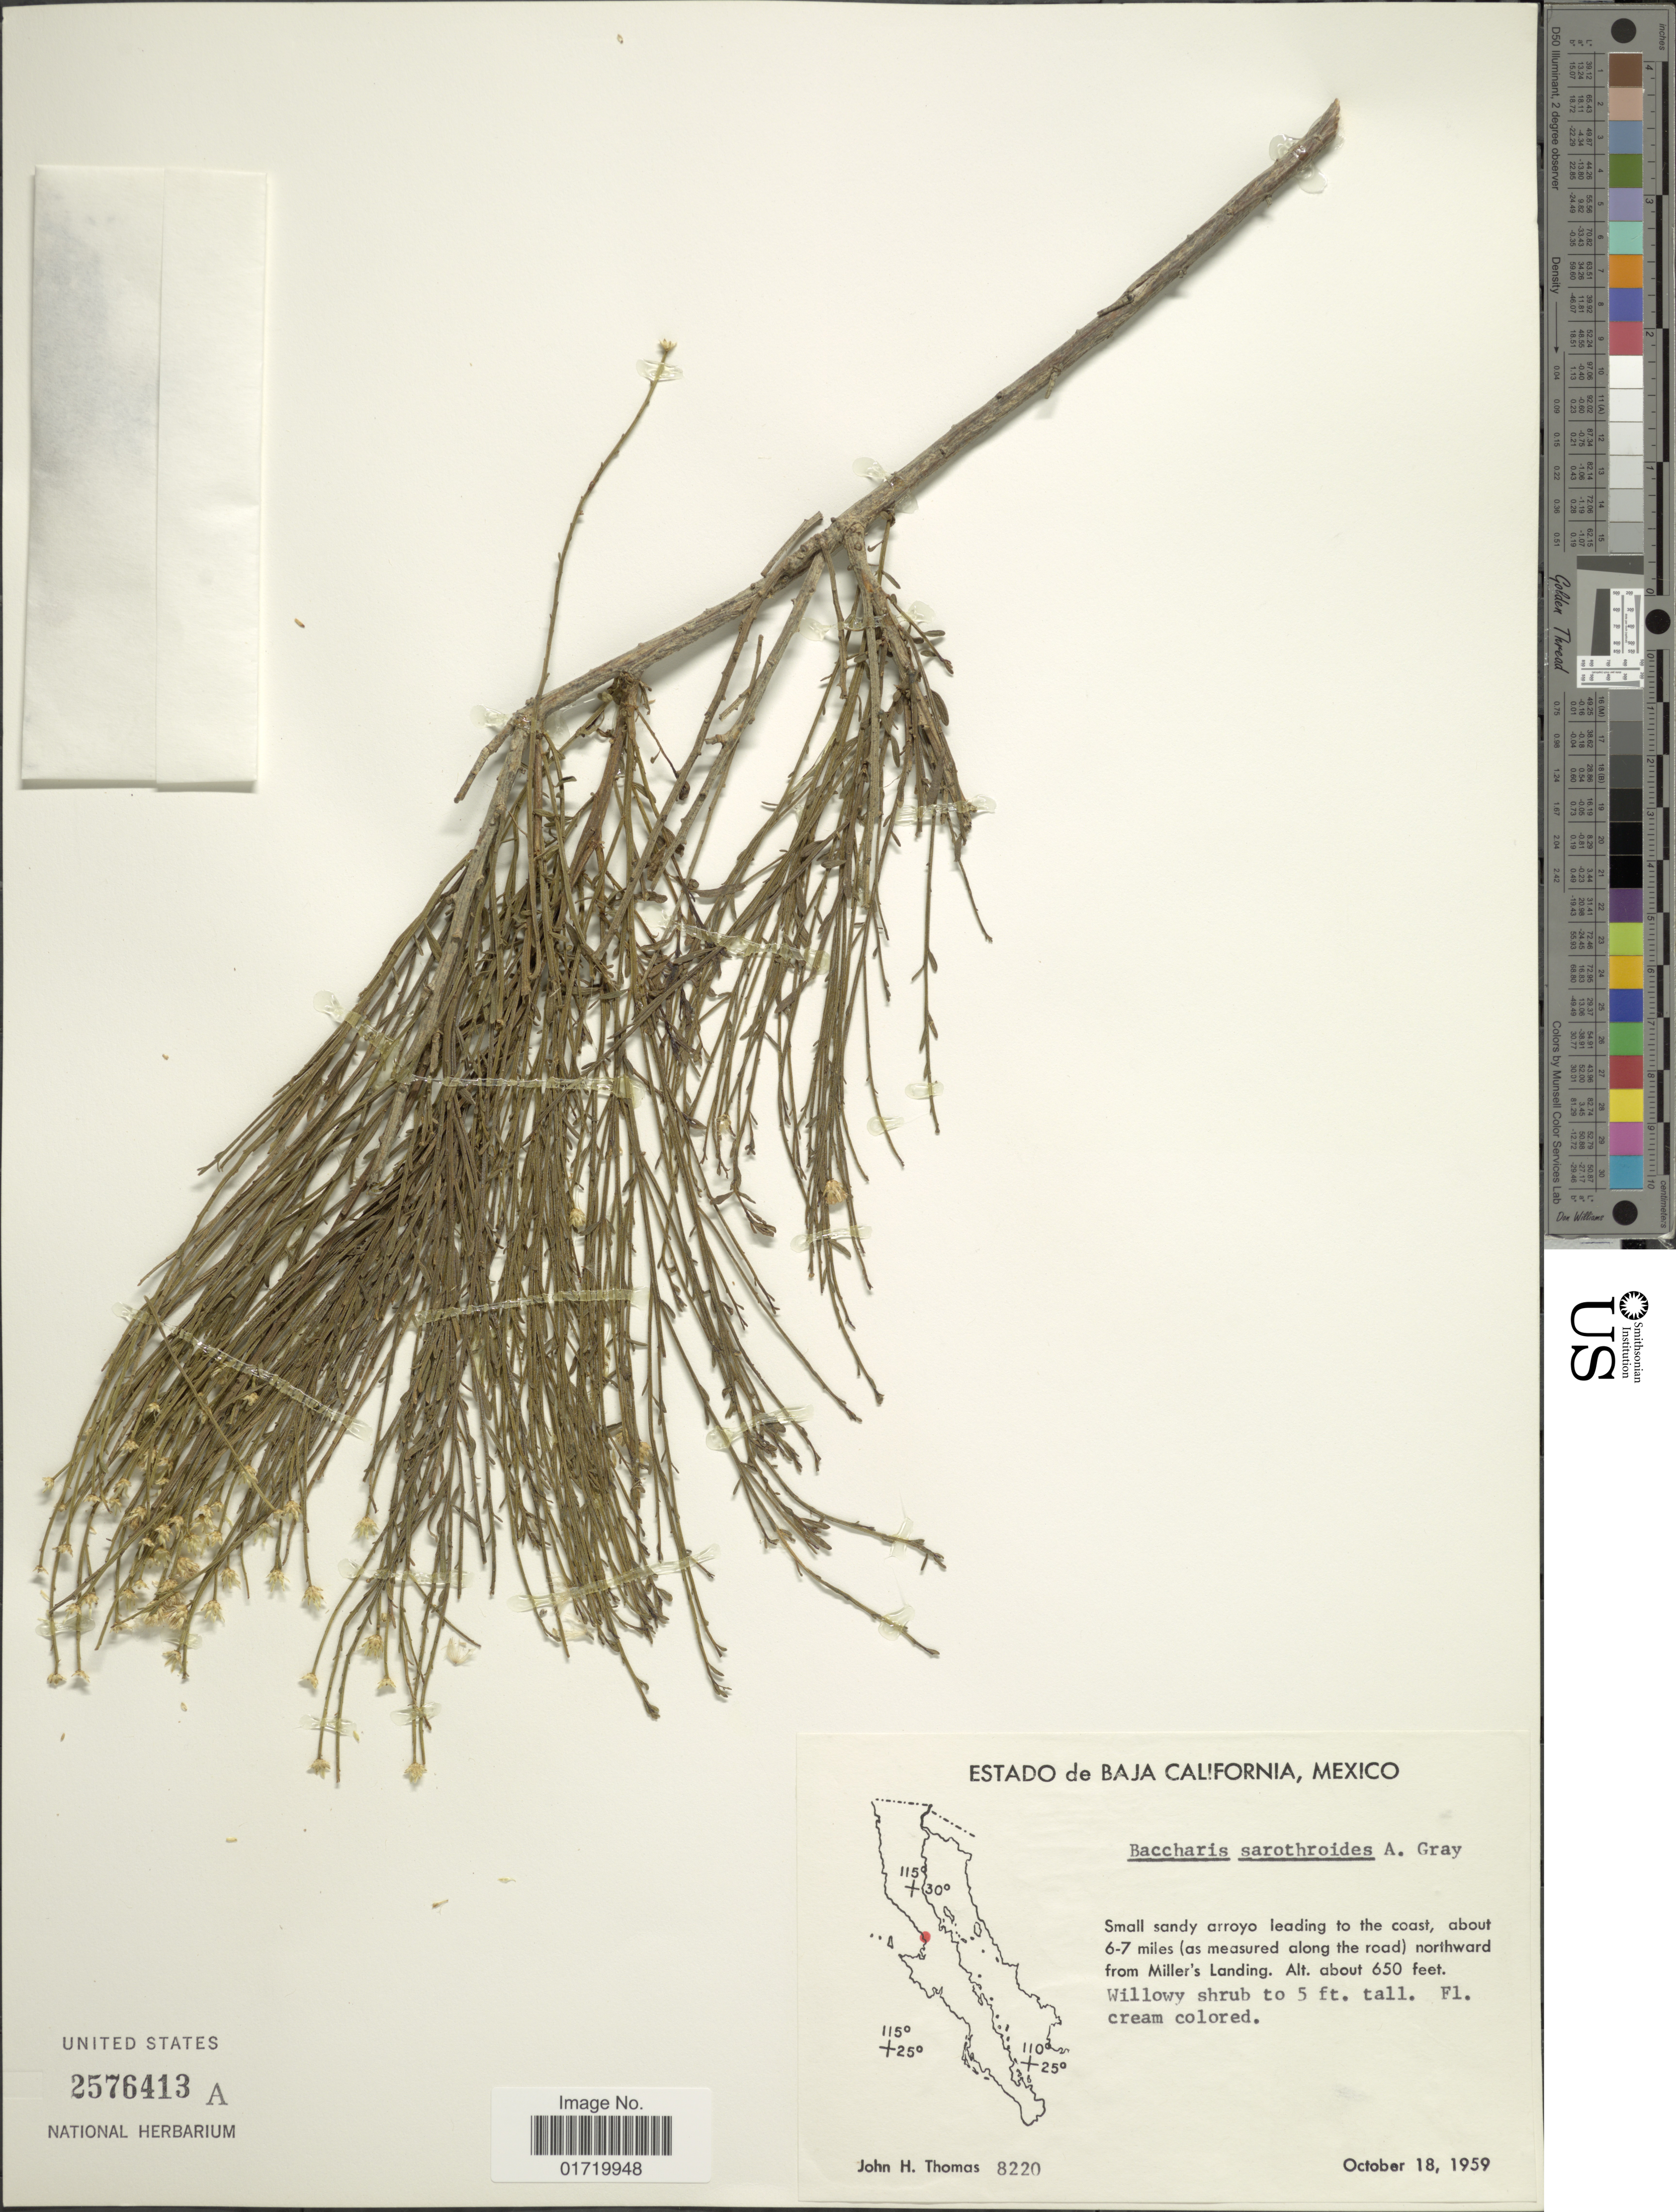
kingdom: Plantae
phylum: Tracheophyta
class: Magnoliopsida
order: Asterales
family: Asteraceae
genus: Baccharis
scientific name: Baccharis sarothroides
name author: A. Gray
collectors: J. H. Thomas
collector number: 8220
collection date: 1959-10-18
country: Mexico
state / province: Baja California Sur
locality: About 6-7 miles (as measured along the road) northward from Miller's Landing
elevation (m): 198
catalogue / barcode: US 2576413A